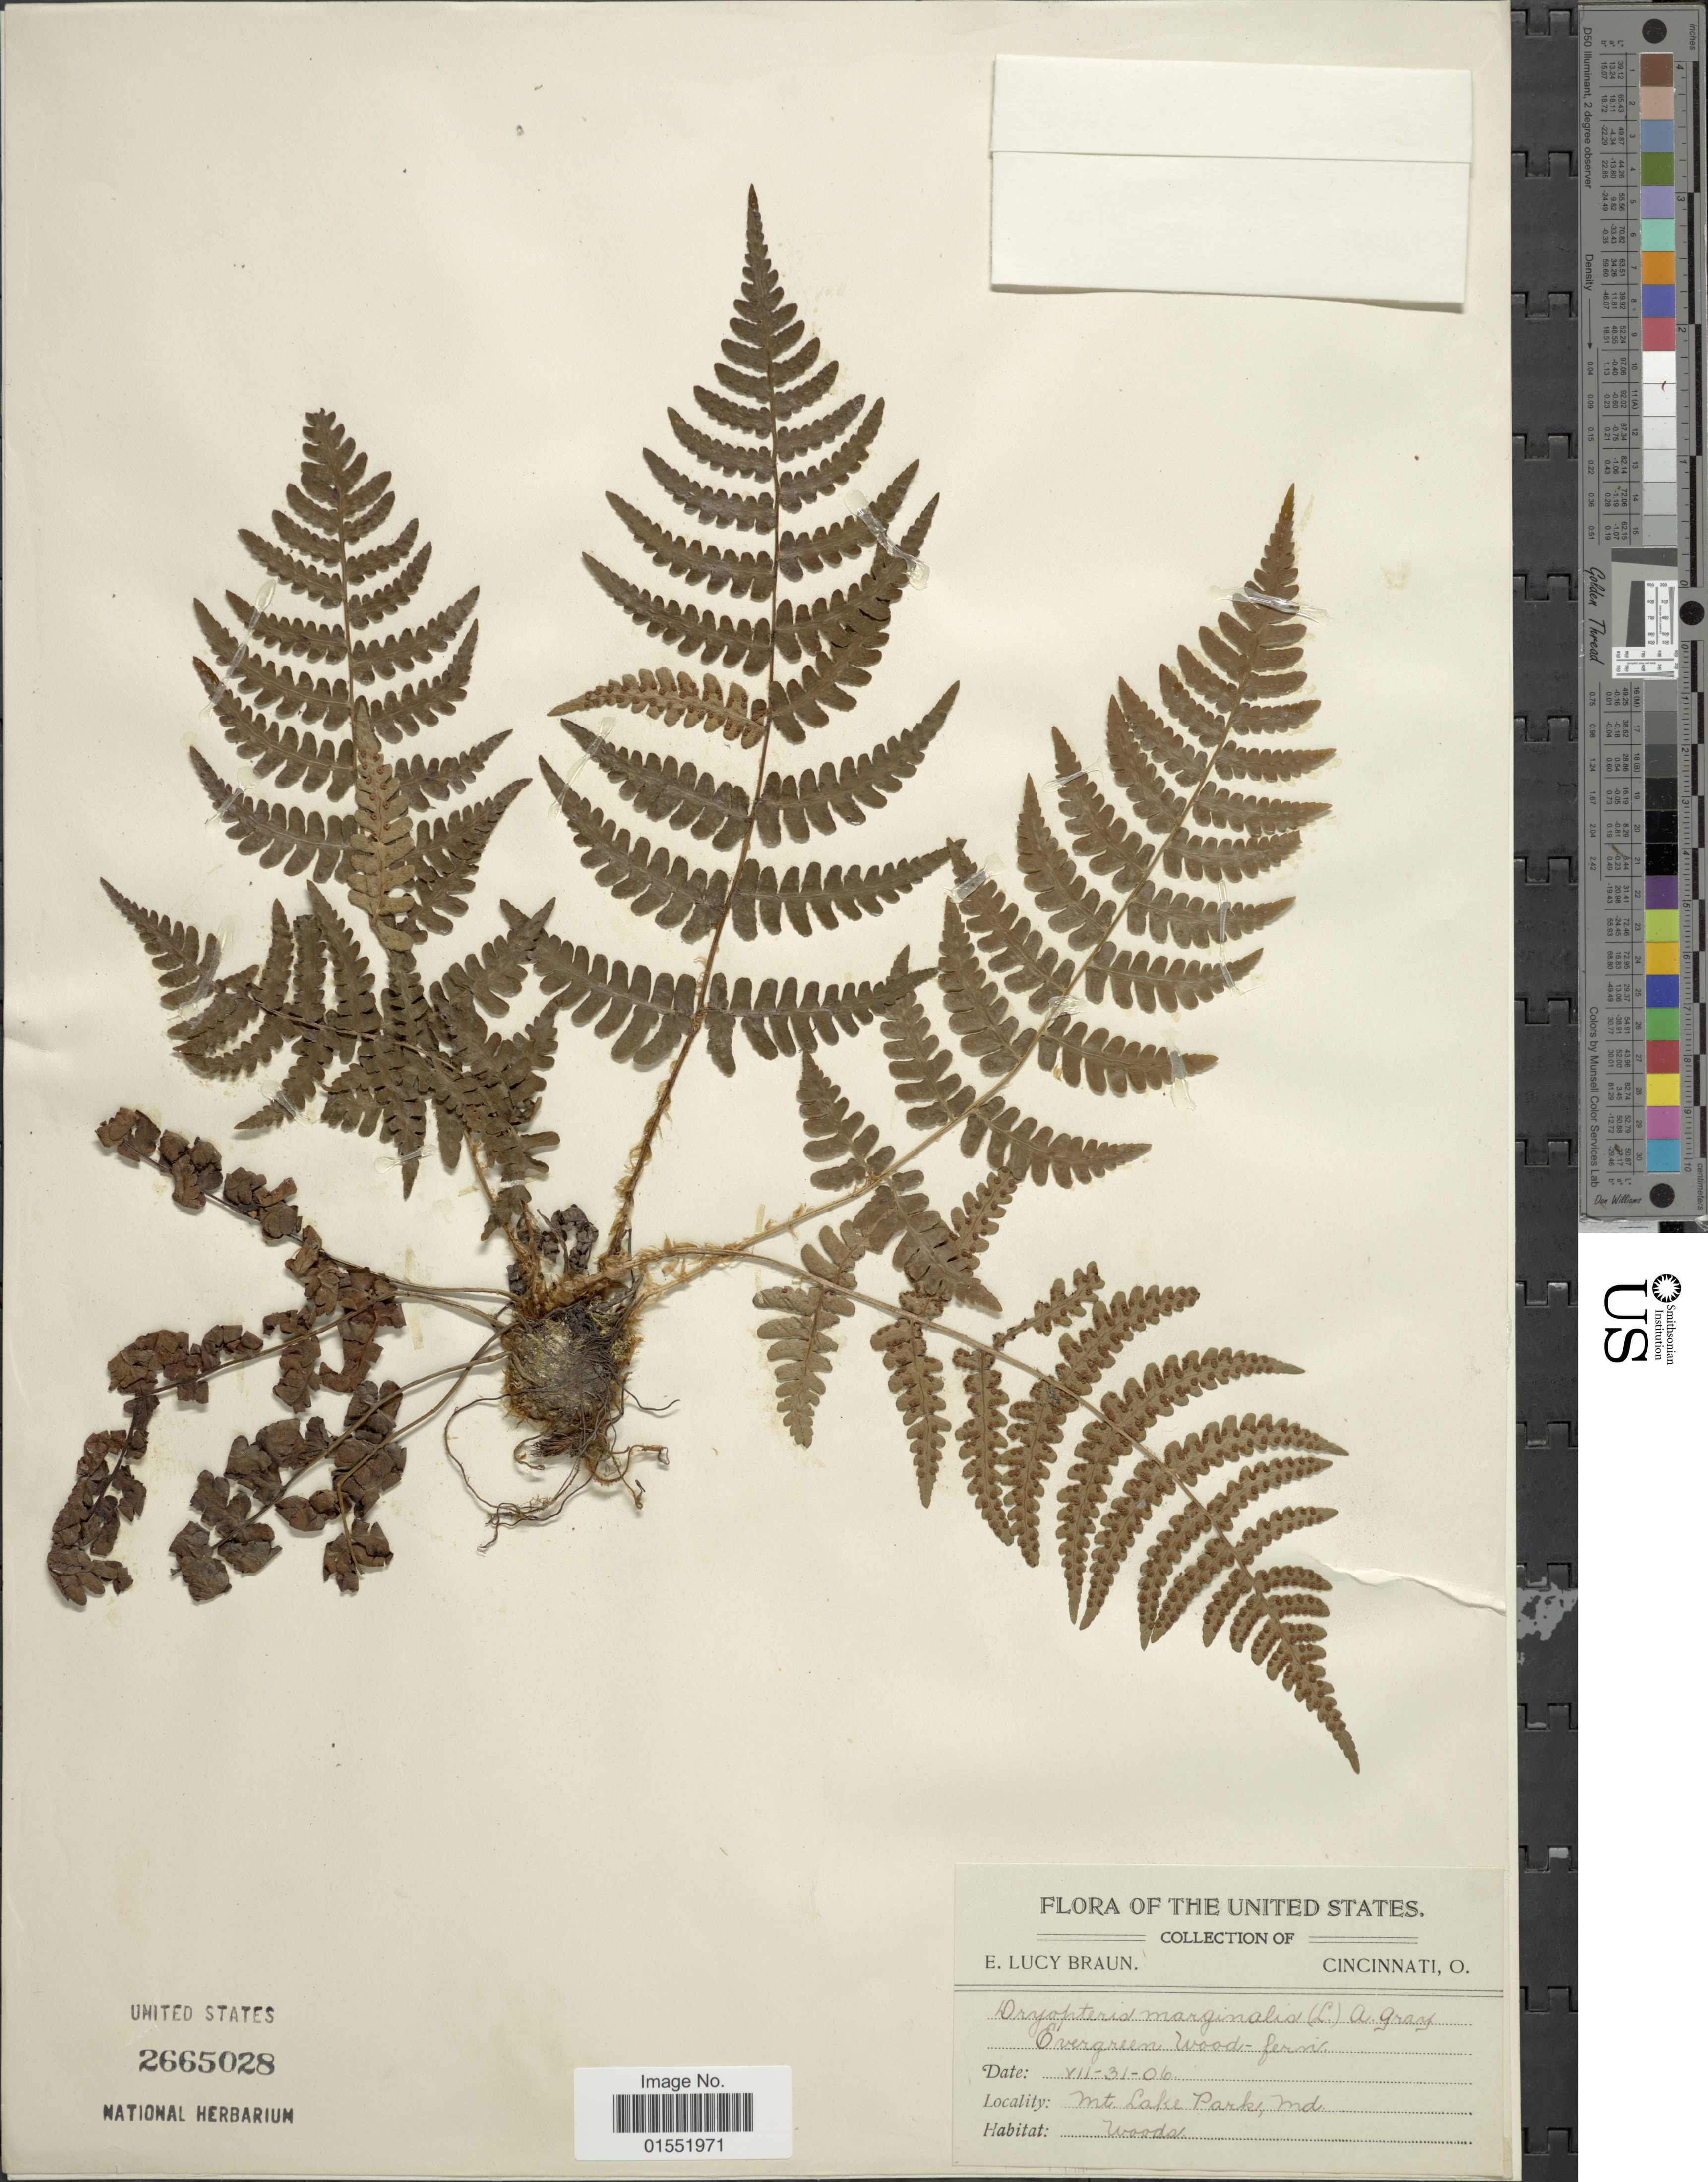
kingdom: Plantae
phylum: Tracheophyta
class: Polypodiopsida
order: Polypodiales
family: Dryopteridaceae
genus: Dryopteris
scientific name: Dryopteris marginalis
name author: (L.) A. Gray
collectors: E. L. Braun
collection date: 1906-07-31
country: United States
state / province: Maryland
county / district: Garrett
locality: Mt. Lake Park, Md.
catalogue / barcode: US 2665028